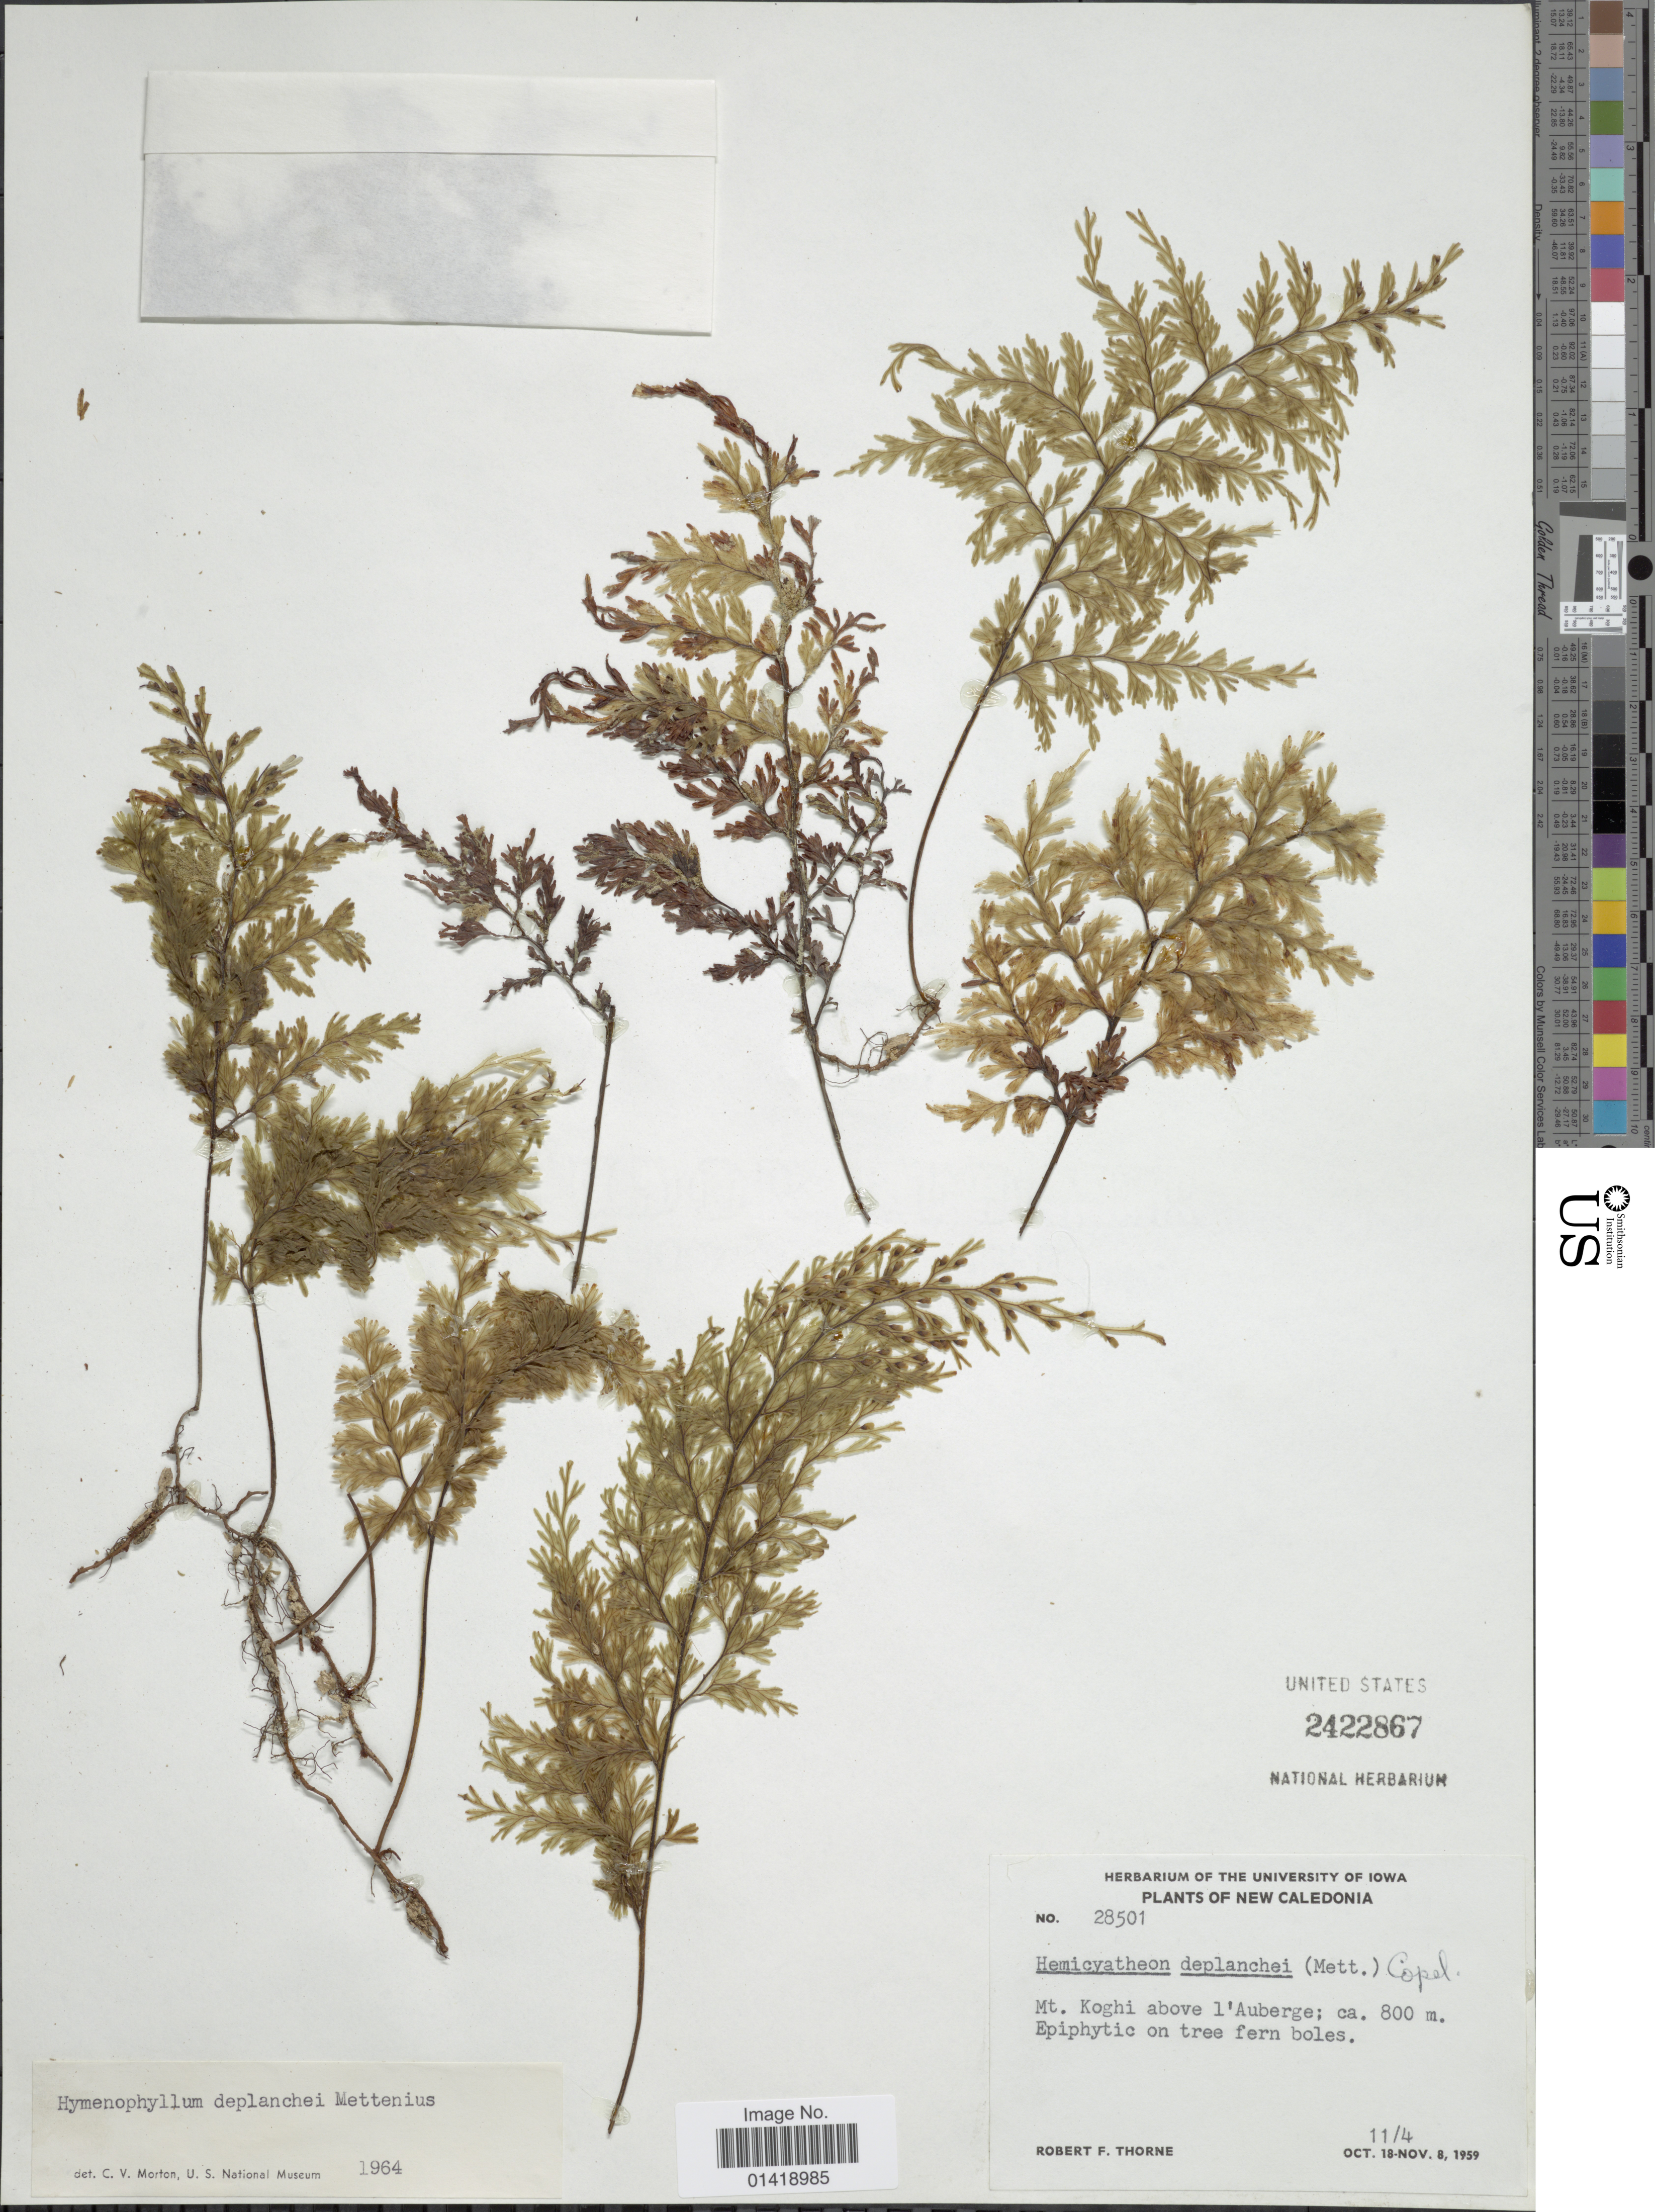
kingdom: Plantae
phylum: Tracheophyta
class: Polypodiopsida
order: Hymenophyllales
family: Hymenophyllaceae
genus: Hymenophyllum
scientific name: Hymenophyllum deplanchei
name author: Mett. ex Kuhn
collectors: R. F. Thorne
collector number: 11/4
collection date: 1959-10-18/1959-11-08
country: New Caledonia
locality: Mt. Koghi above l'Auberge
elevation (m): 800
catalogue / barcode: US 2422867